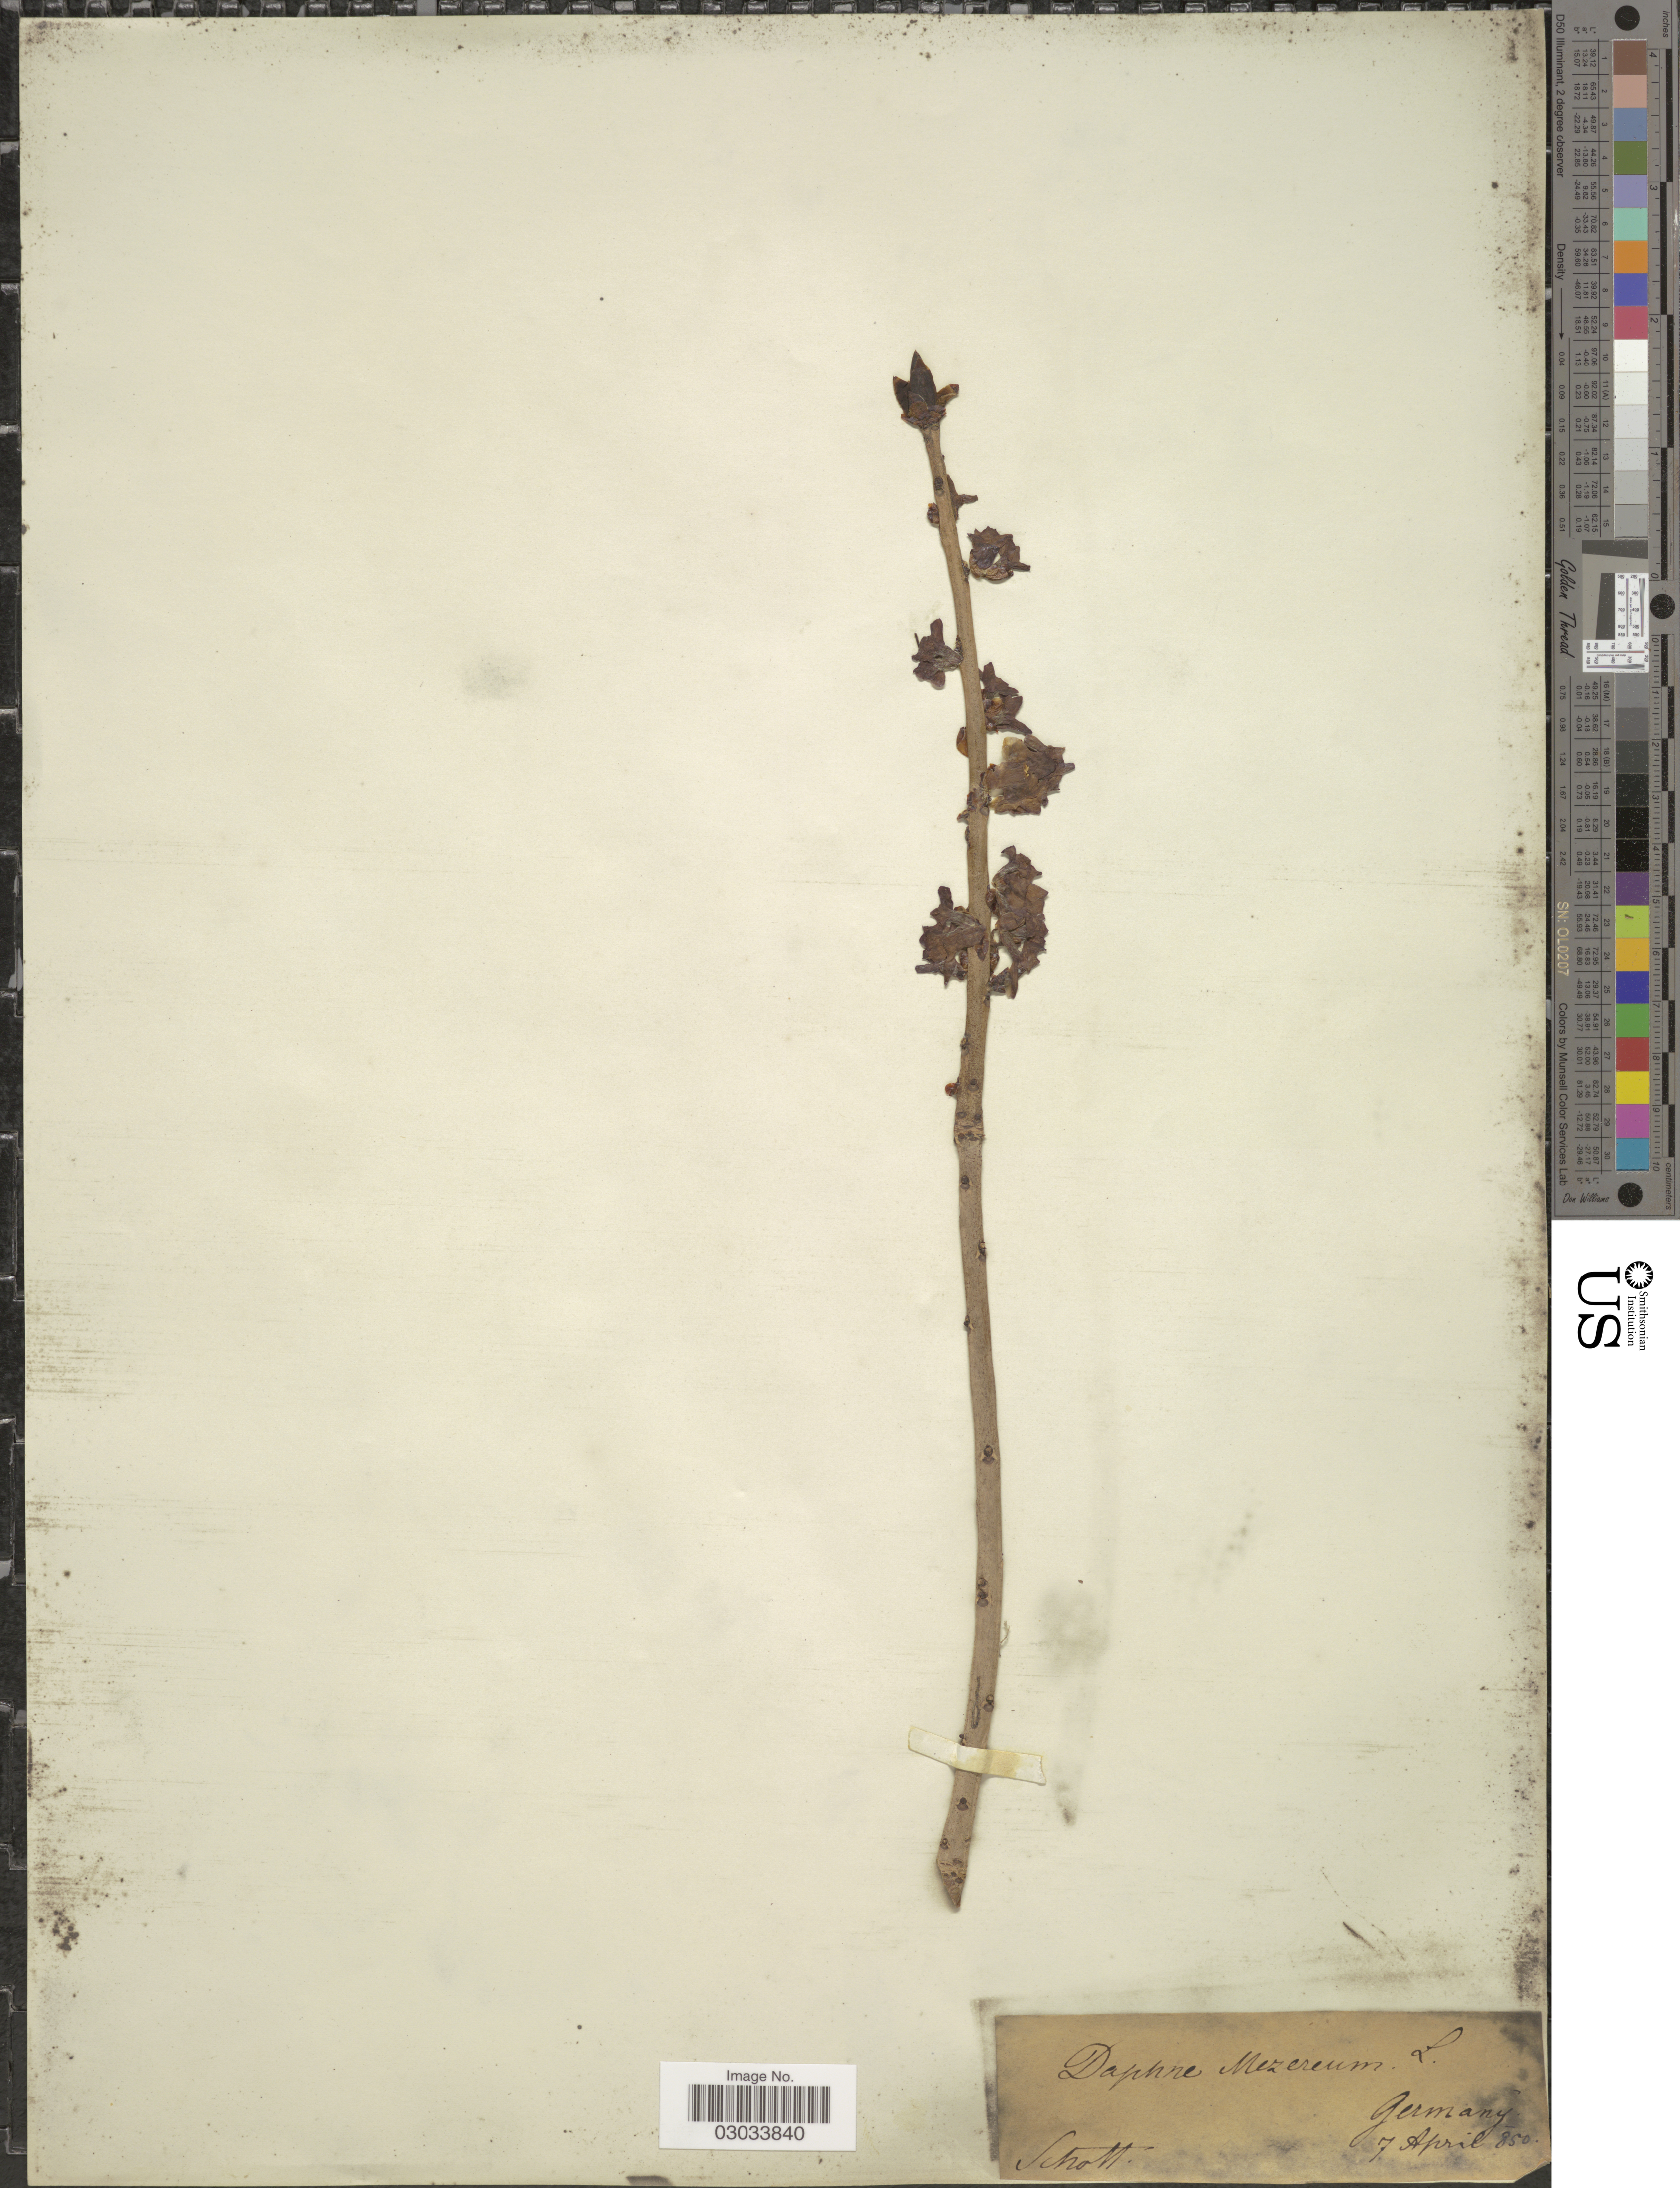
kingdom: Plantae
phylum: Tracheophyta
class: Magnoliopsida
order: Malvales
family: Thymelaeaceae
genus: Daphne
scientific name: Daphne mezereum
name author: L.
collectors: Schott, --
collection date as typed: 7 April 850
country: Germany